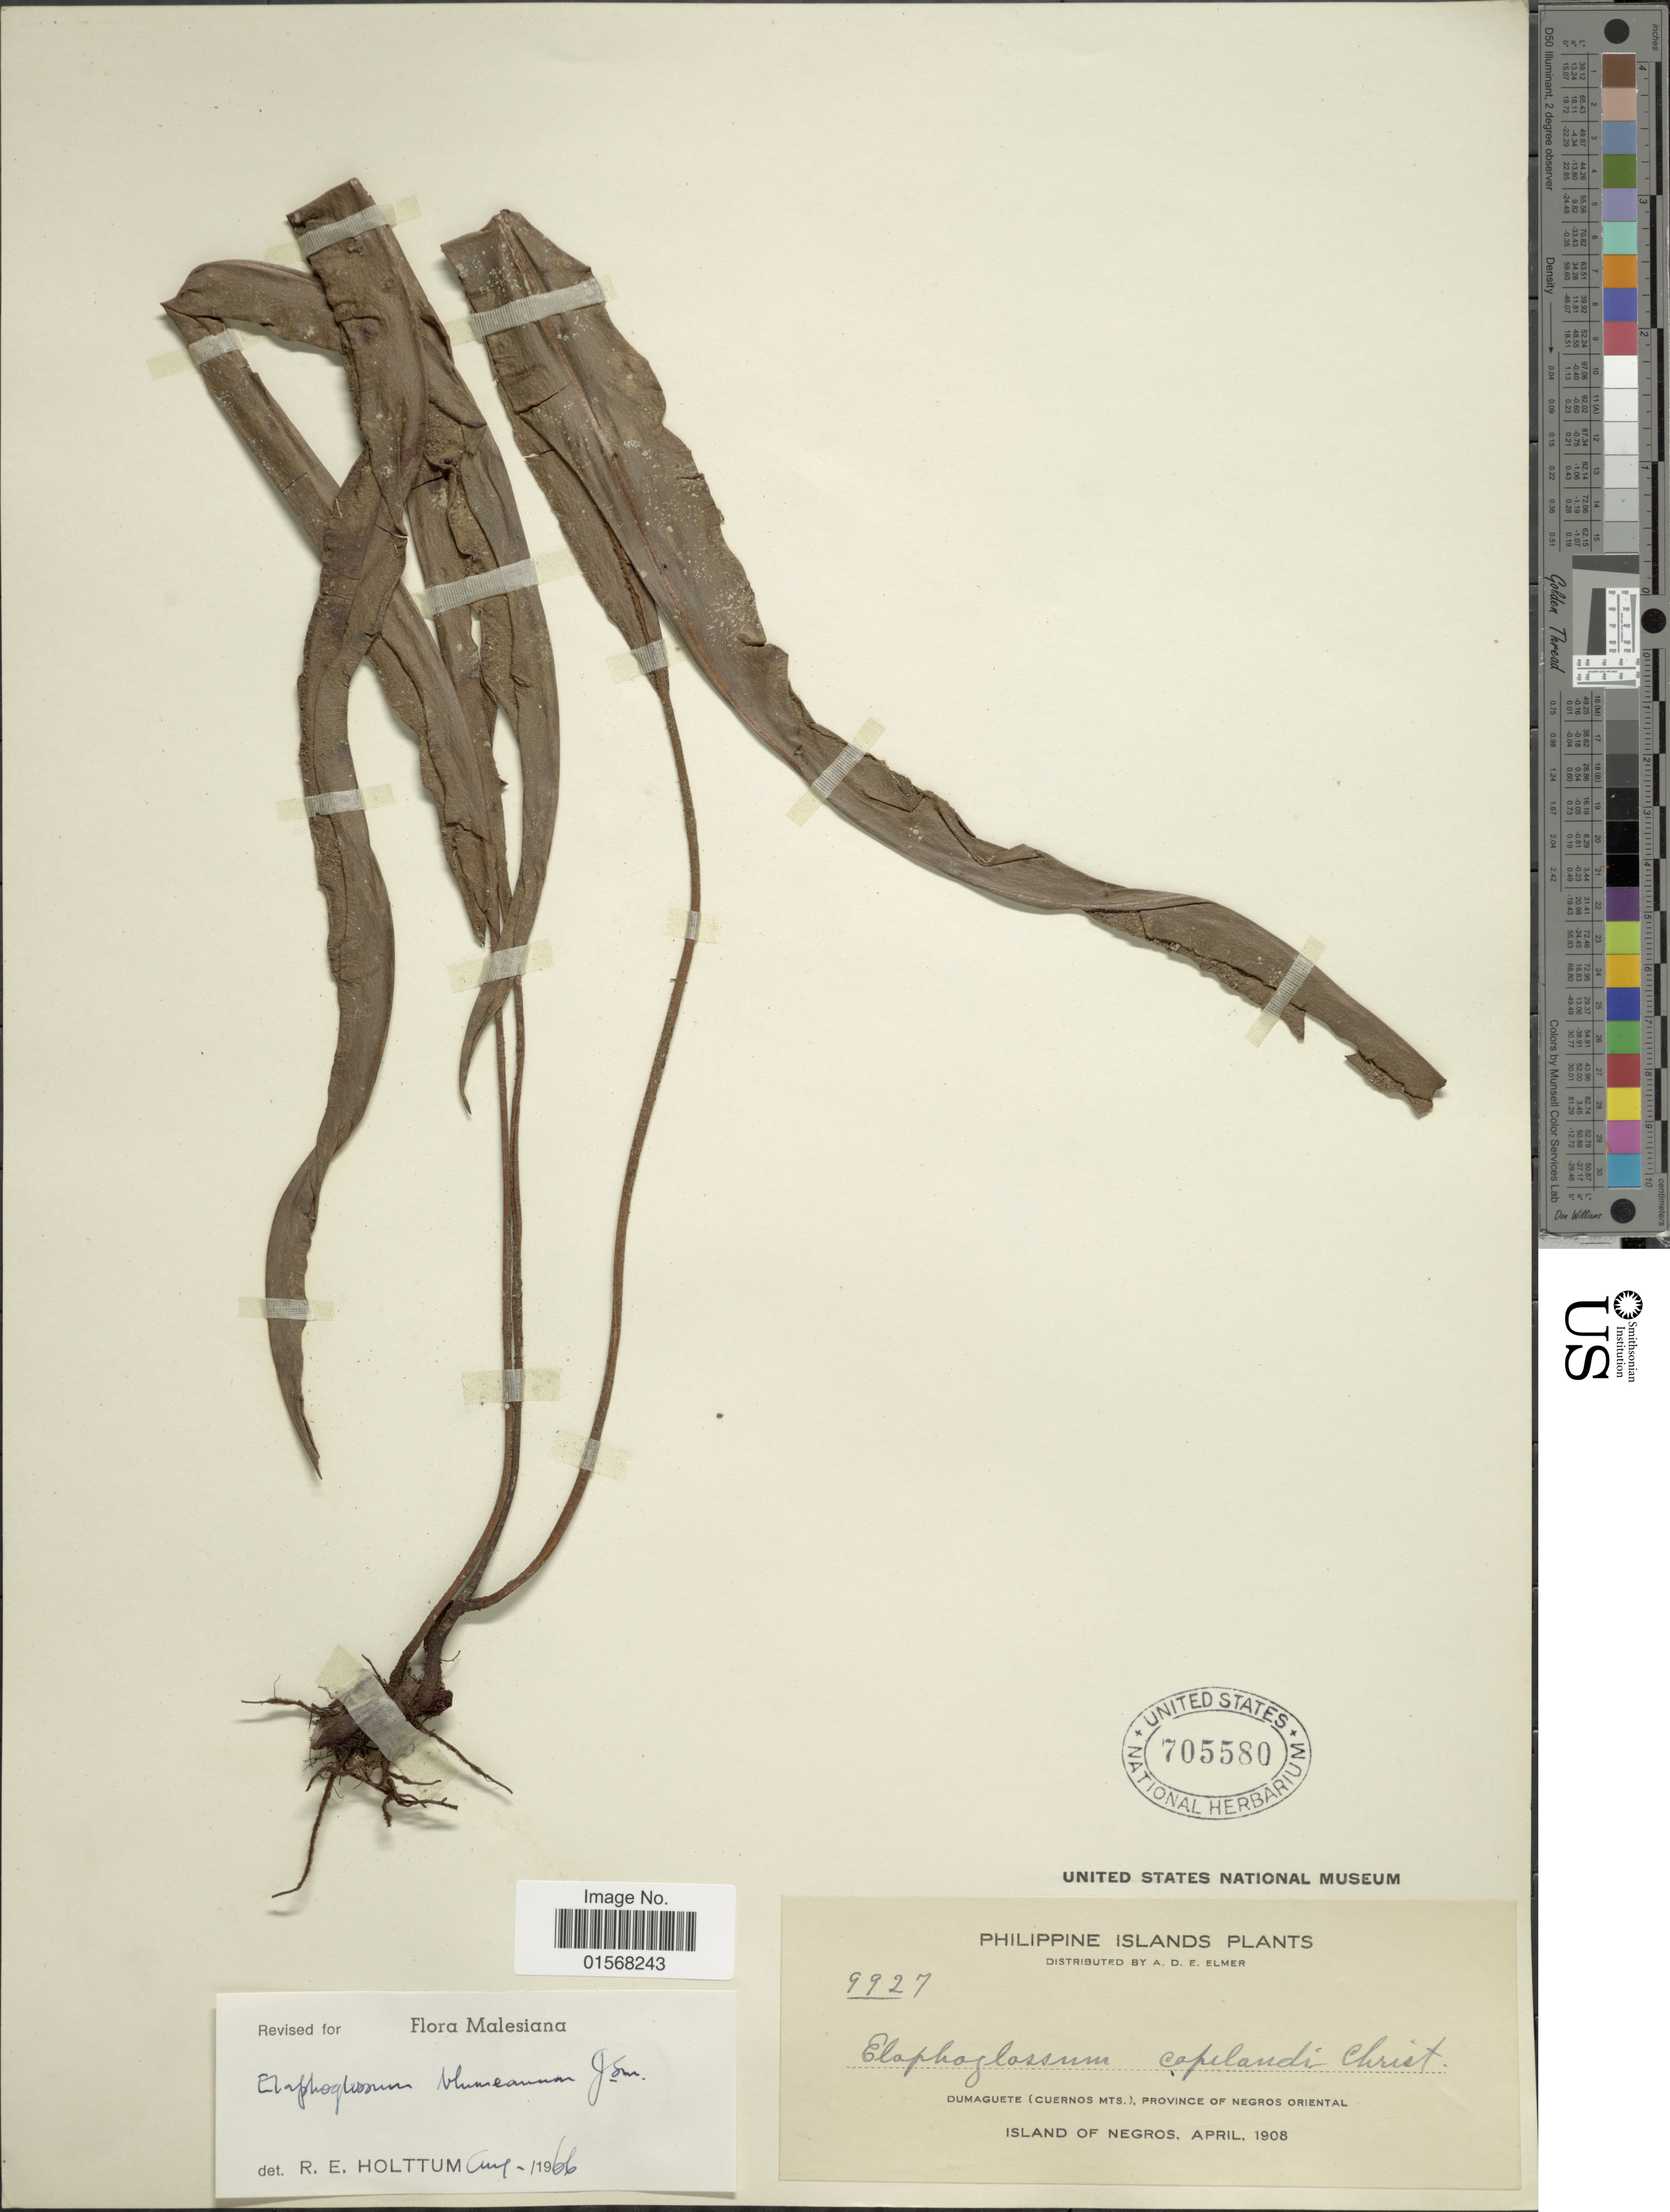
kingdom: Plantae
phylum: Tracheophyta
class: Polypodiopsida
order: Polypodiales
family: Dryopteridaceae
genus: Elaphoglossum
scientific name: Elaphoglossum blumeanum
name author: (Fée) J. Sm.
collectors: A. D. E. Elmer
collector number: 9927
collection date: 1908-04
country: Philippines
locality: Philippine Islands, Dumaguete (Cuernos Mts.), Province of Negros Oriental, Island of Negros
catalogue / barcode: US 705580